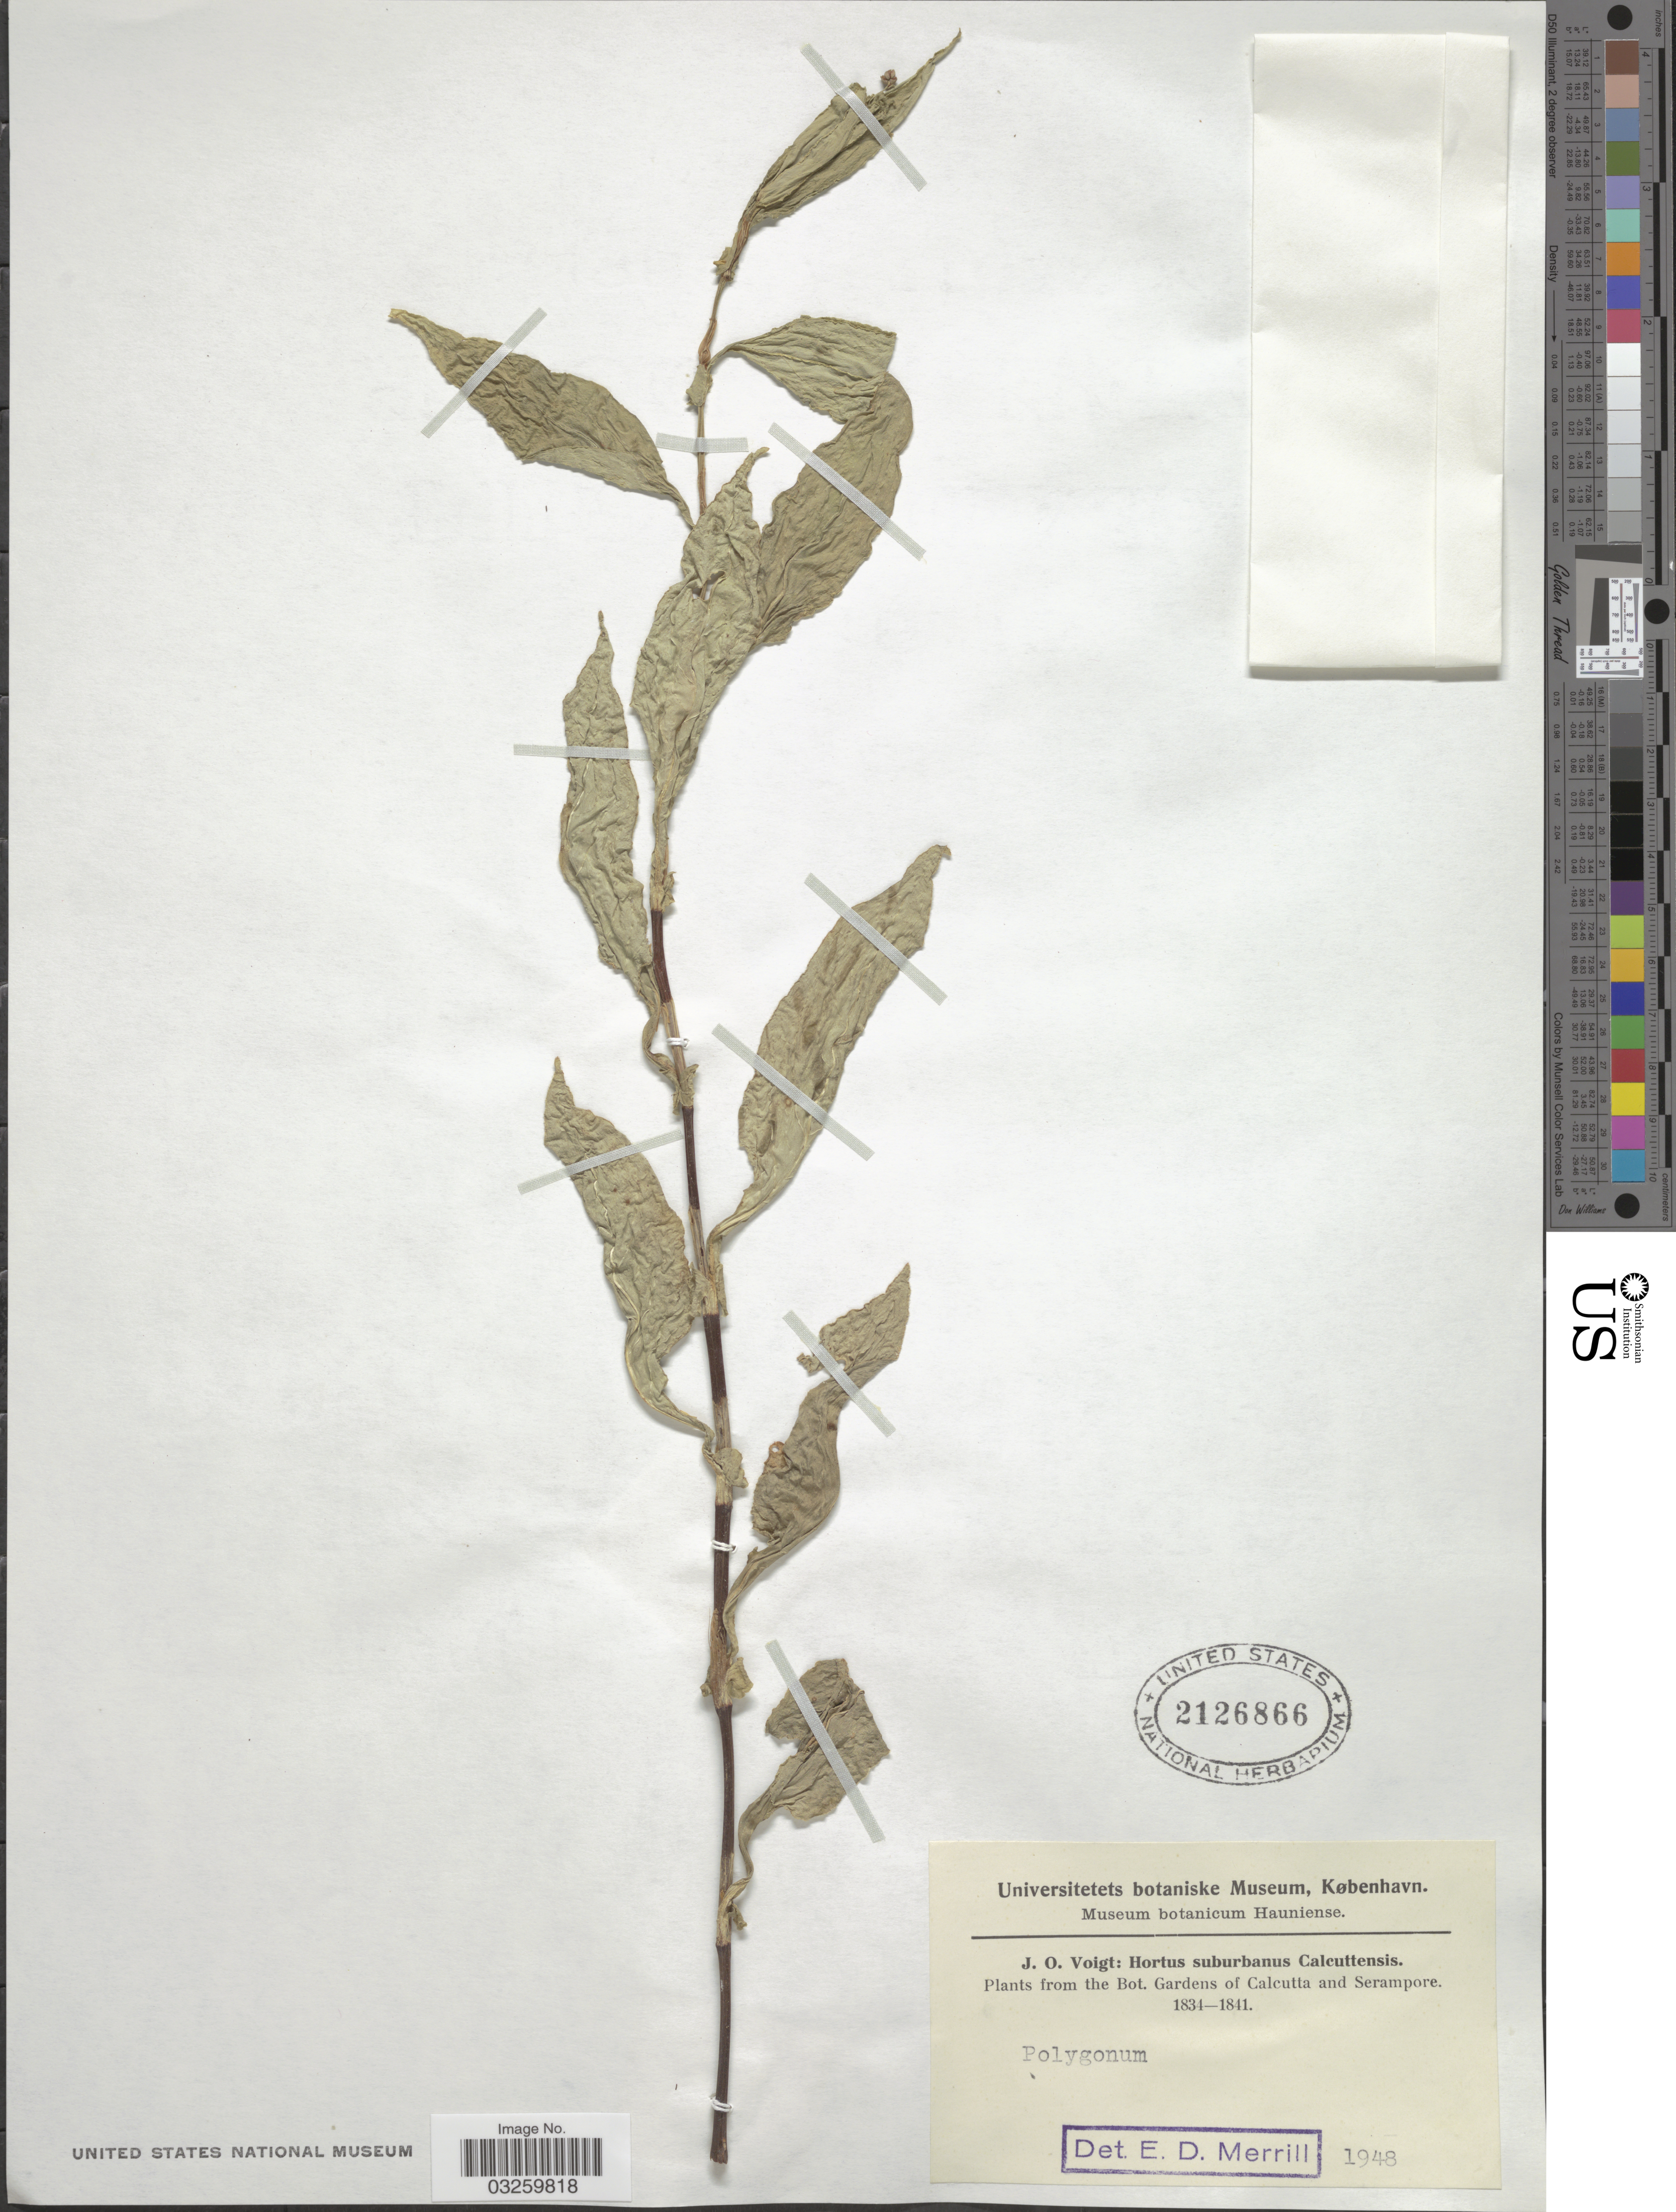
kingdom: Plantae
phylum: Tracheophyta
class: Magnoliopsida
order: Caryophyllales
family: Polygonaceae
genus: Polygonum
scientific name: Polygonum sp.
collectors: J. O. Voigt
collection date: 1834/1841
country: India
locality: Hortus suburbanus Calcuttensis.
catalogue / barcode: US 2126866